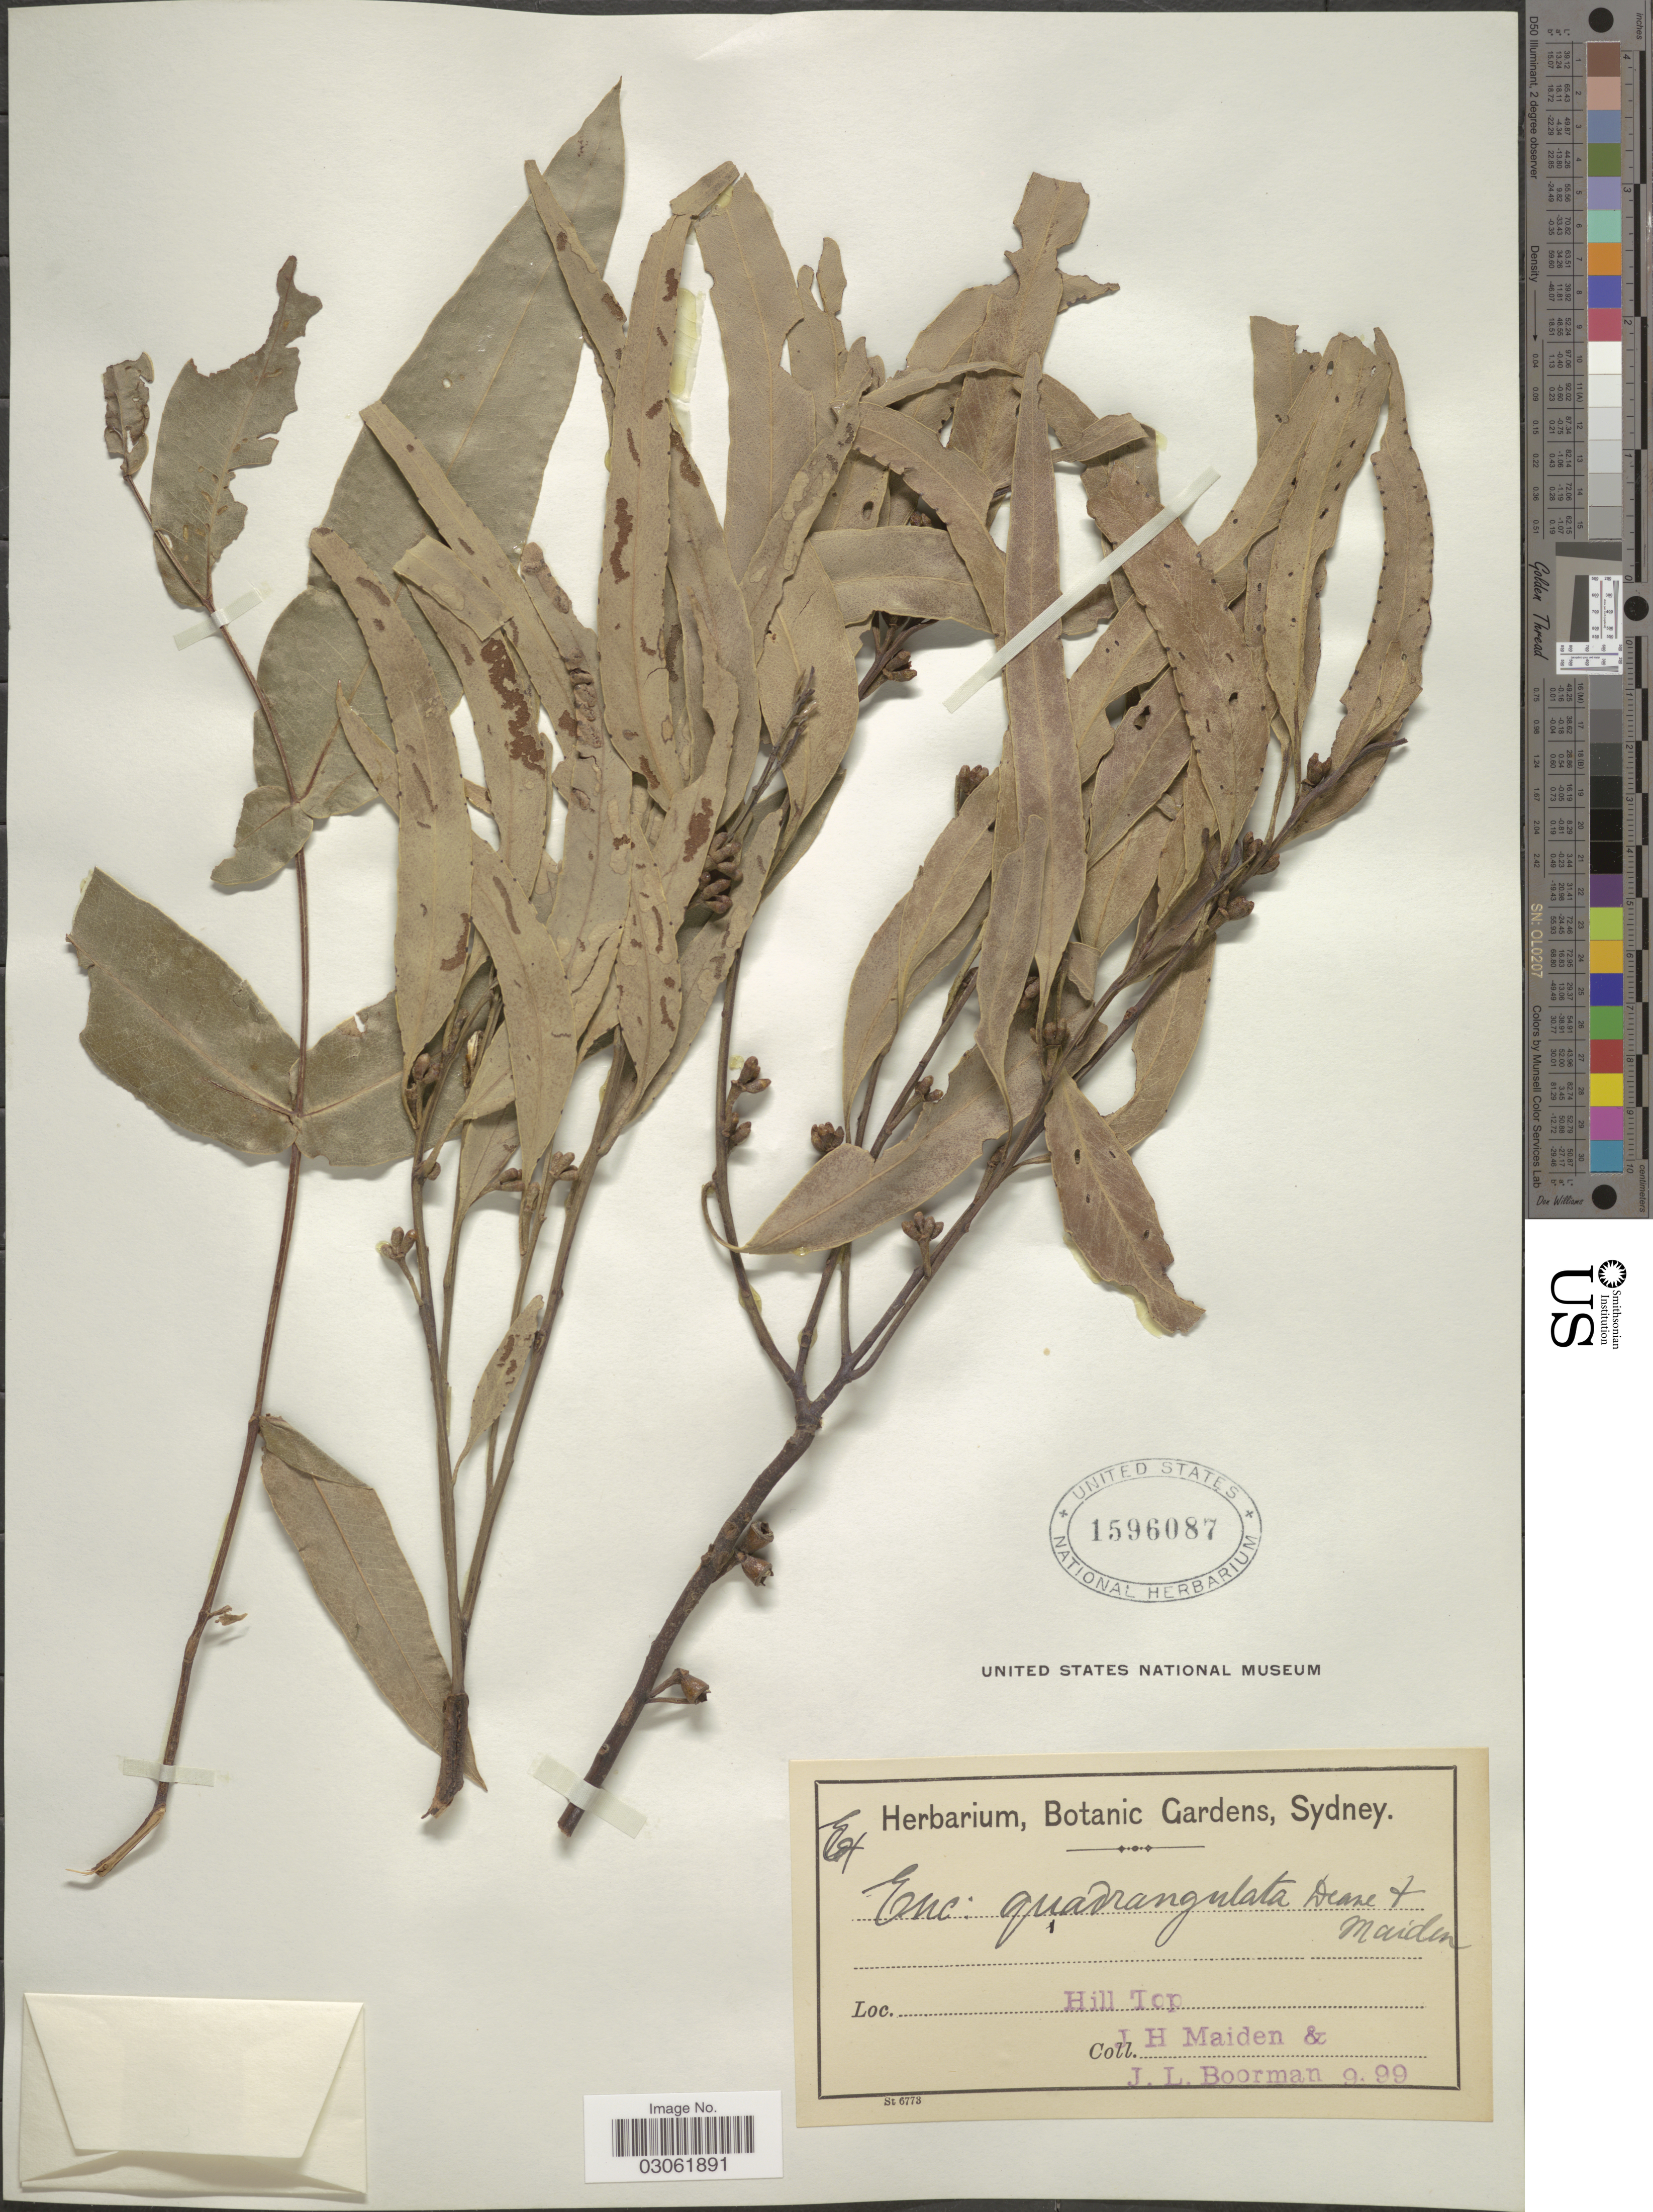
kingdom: Plantae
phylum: Tracheophyta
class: Magnoliopsida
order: Myrtales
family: Myrtaceae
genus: Eucalyptus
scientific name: Eucalyptus quadrangulata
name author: H. Deane & Maiden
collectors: J. Maiden & J. Boorman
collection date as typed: Transcribed d/m/y: /9/99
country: Australia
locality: Hill Top.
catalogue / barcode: US 1596087